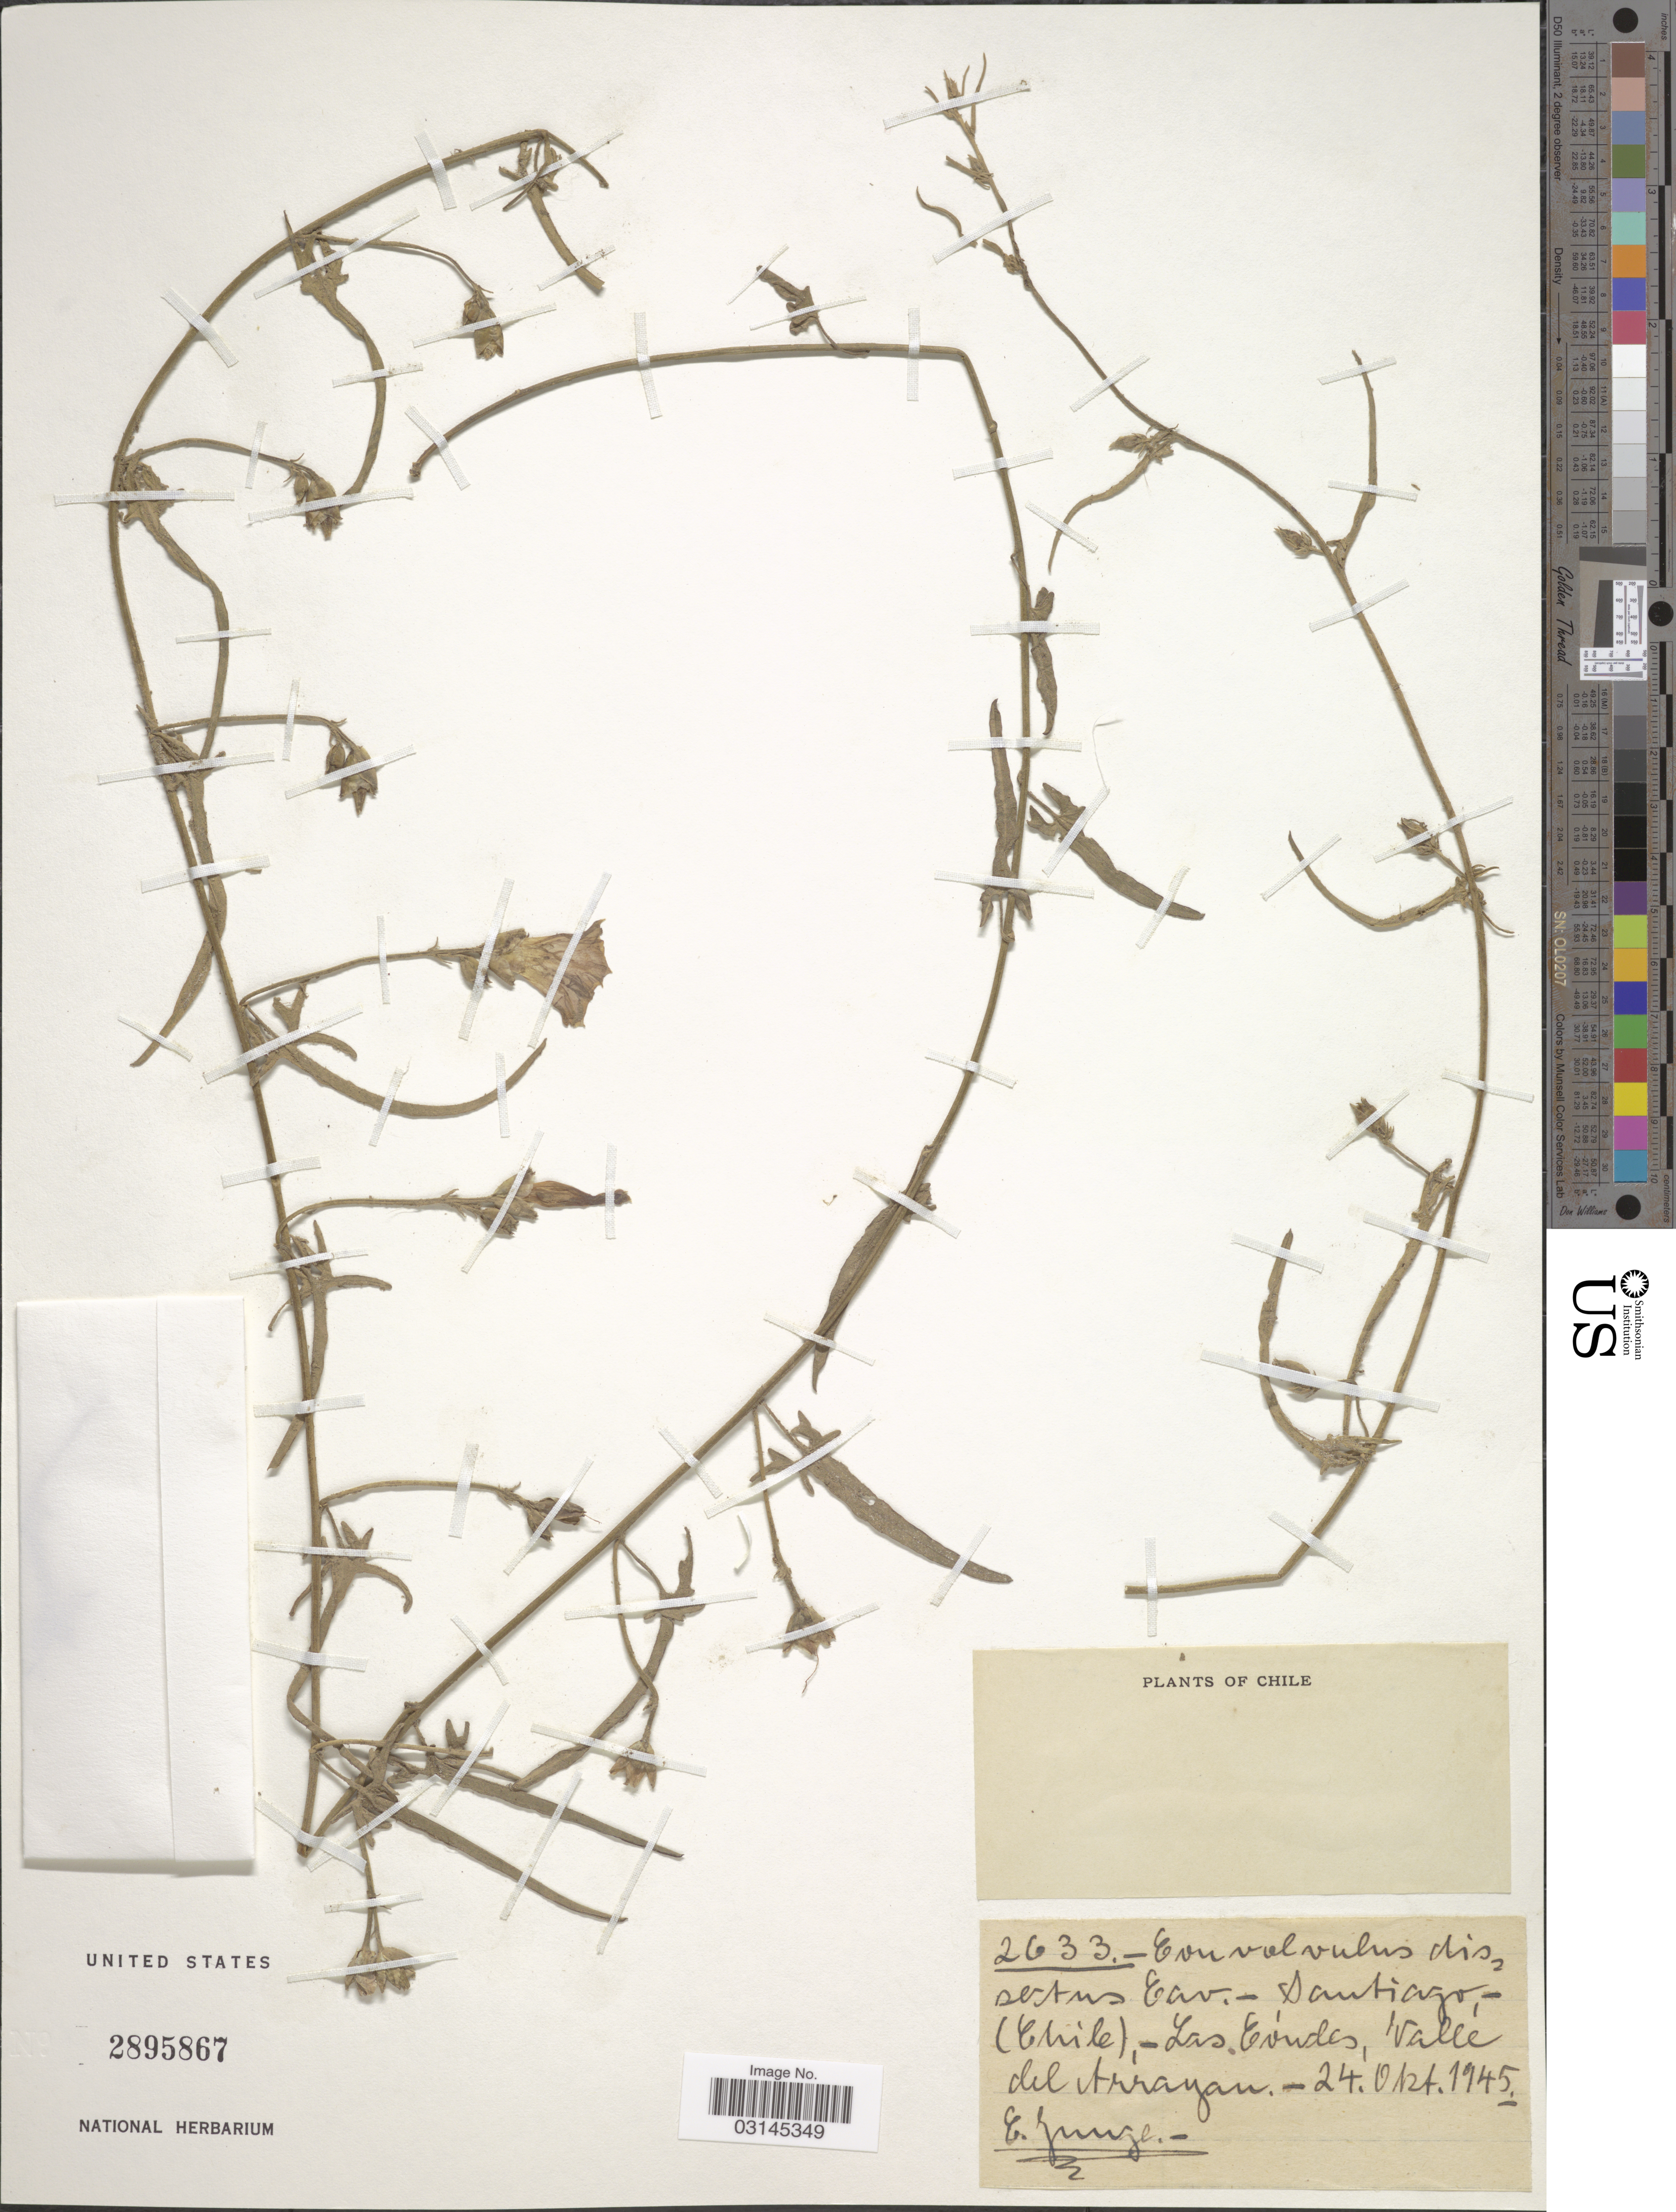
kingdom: Plantae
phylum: Tracheophyta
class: Magnoliopsida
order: Solanales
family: Convolvulaceae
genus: Convolvulus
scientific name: Convolvulus dissectus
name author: Jacq.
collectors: E. Junge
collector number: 2633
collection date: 1945-10-24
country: Chile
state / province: Región Metropolitana (RM)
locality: Santiago; Las Condes, Vallée del Arrayan.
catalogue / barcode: US 2895867